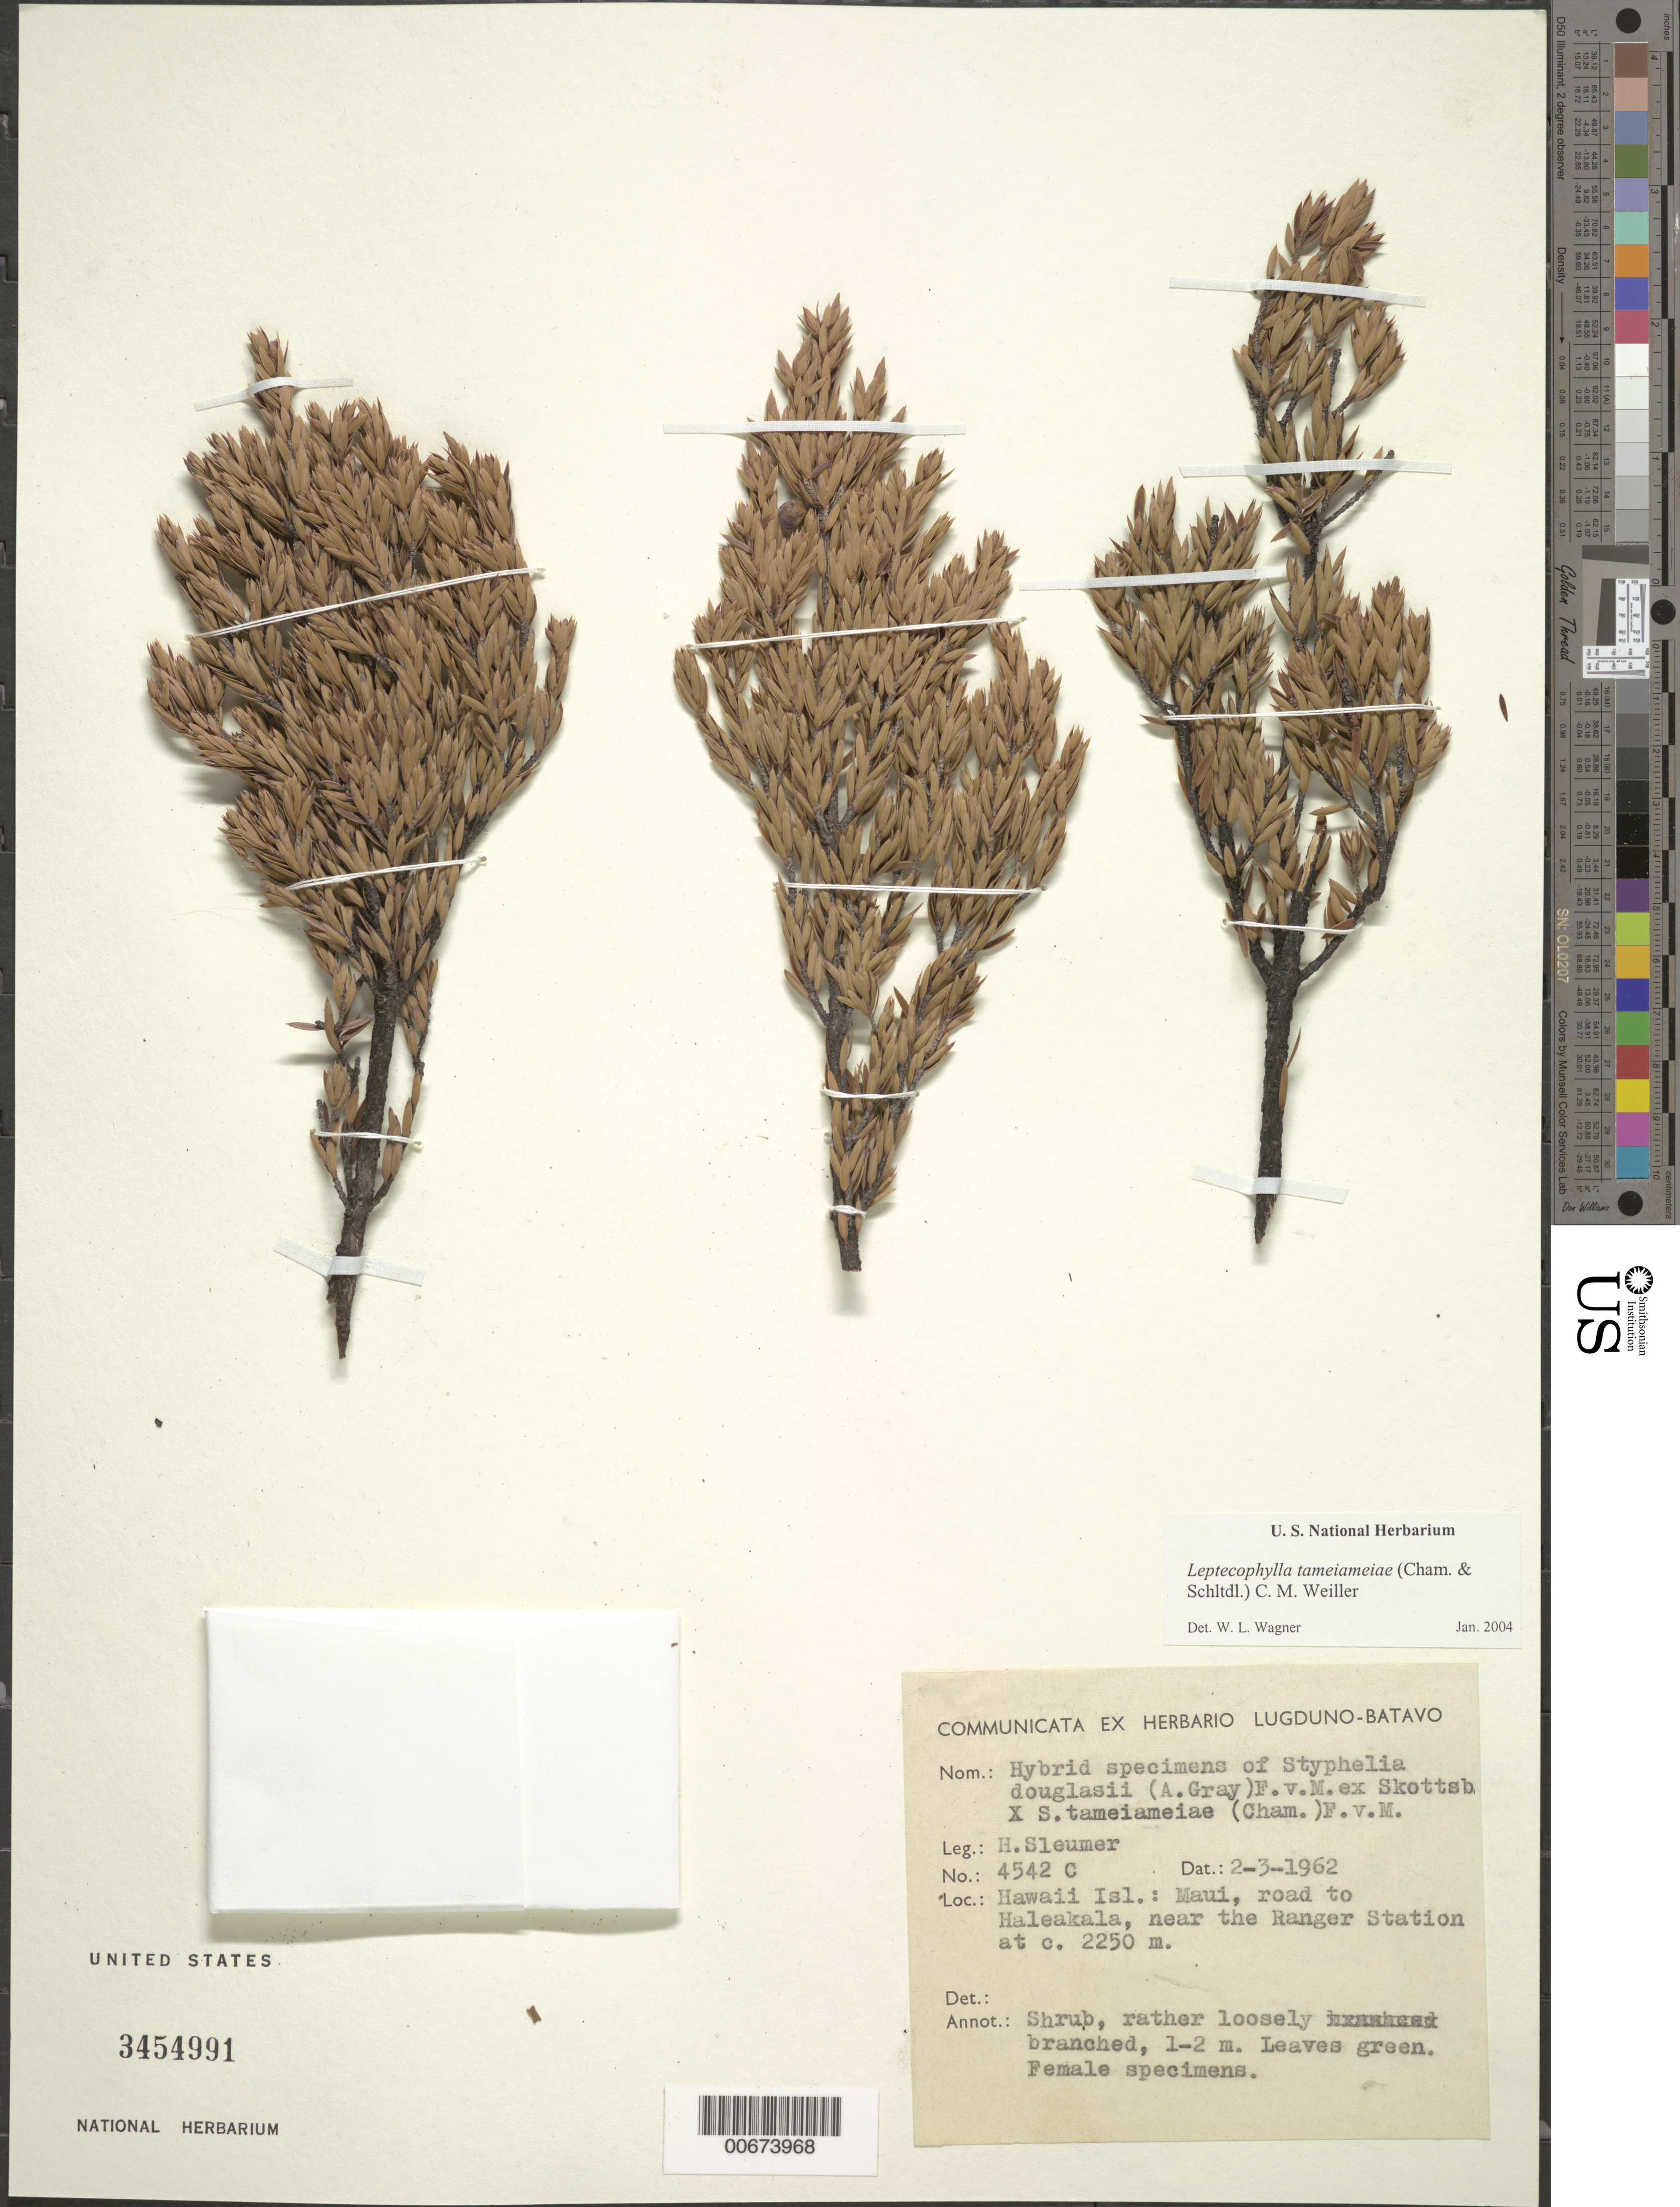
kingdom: Plantae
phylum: Tracheophyta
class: Magnoliopsida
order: Ericales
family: Ericaceae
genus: Leptecophylla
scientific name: Leptecophylla tameiameiae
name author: (Cham. & Schltdl.) C.M. Weiller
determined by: Wagner, W. L., (BOT), Smithsonian Institution - National Museum of Natural History (UNITED STATES)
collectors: H. O. Sleumer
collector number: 4542C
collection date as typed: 2 Mar 1962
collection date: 1962-03-02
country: United States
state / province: Hawaii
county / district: Maui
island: Maui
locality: Road to Haleakala, near the Ranger Station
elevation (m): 2250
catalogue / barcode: US 3454991